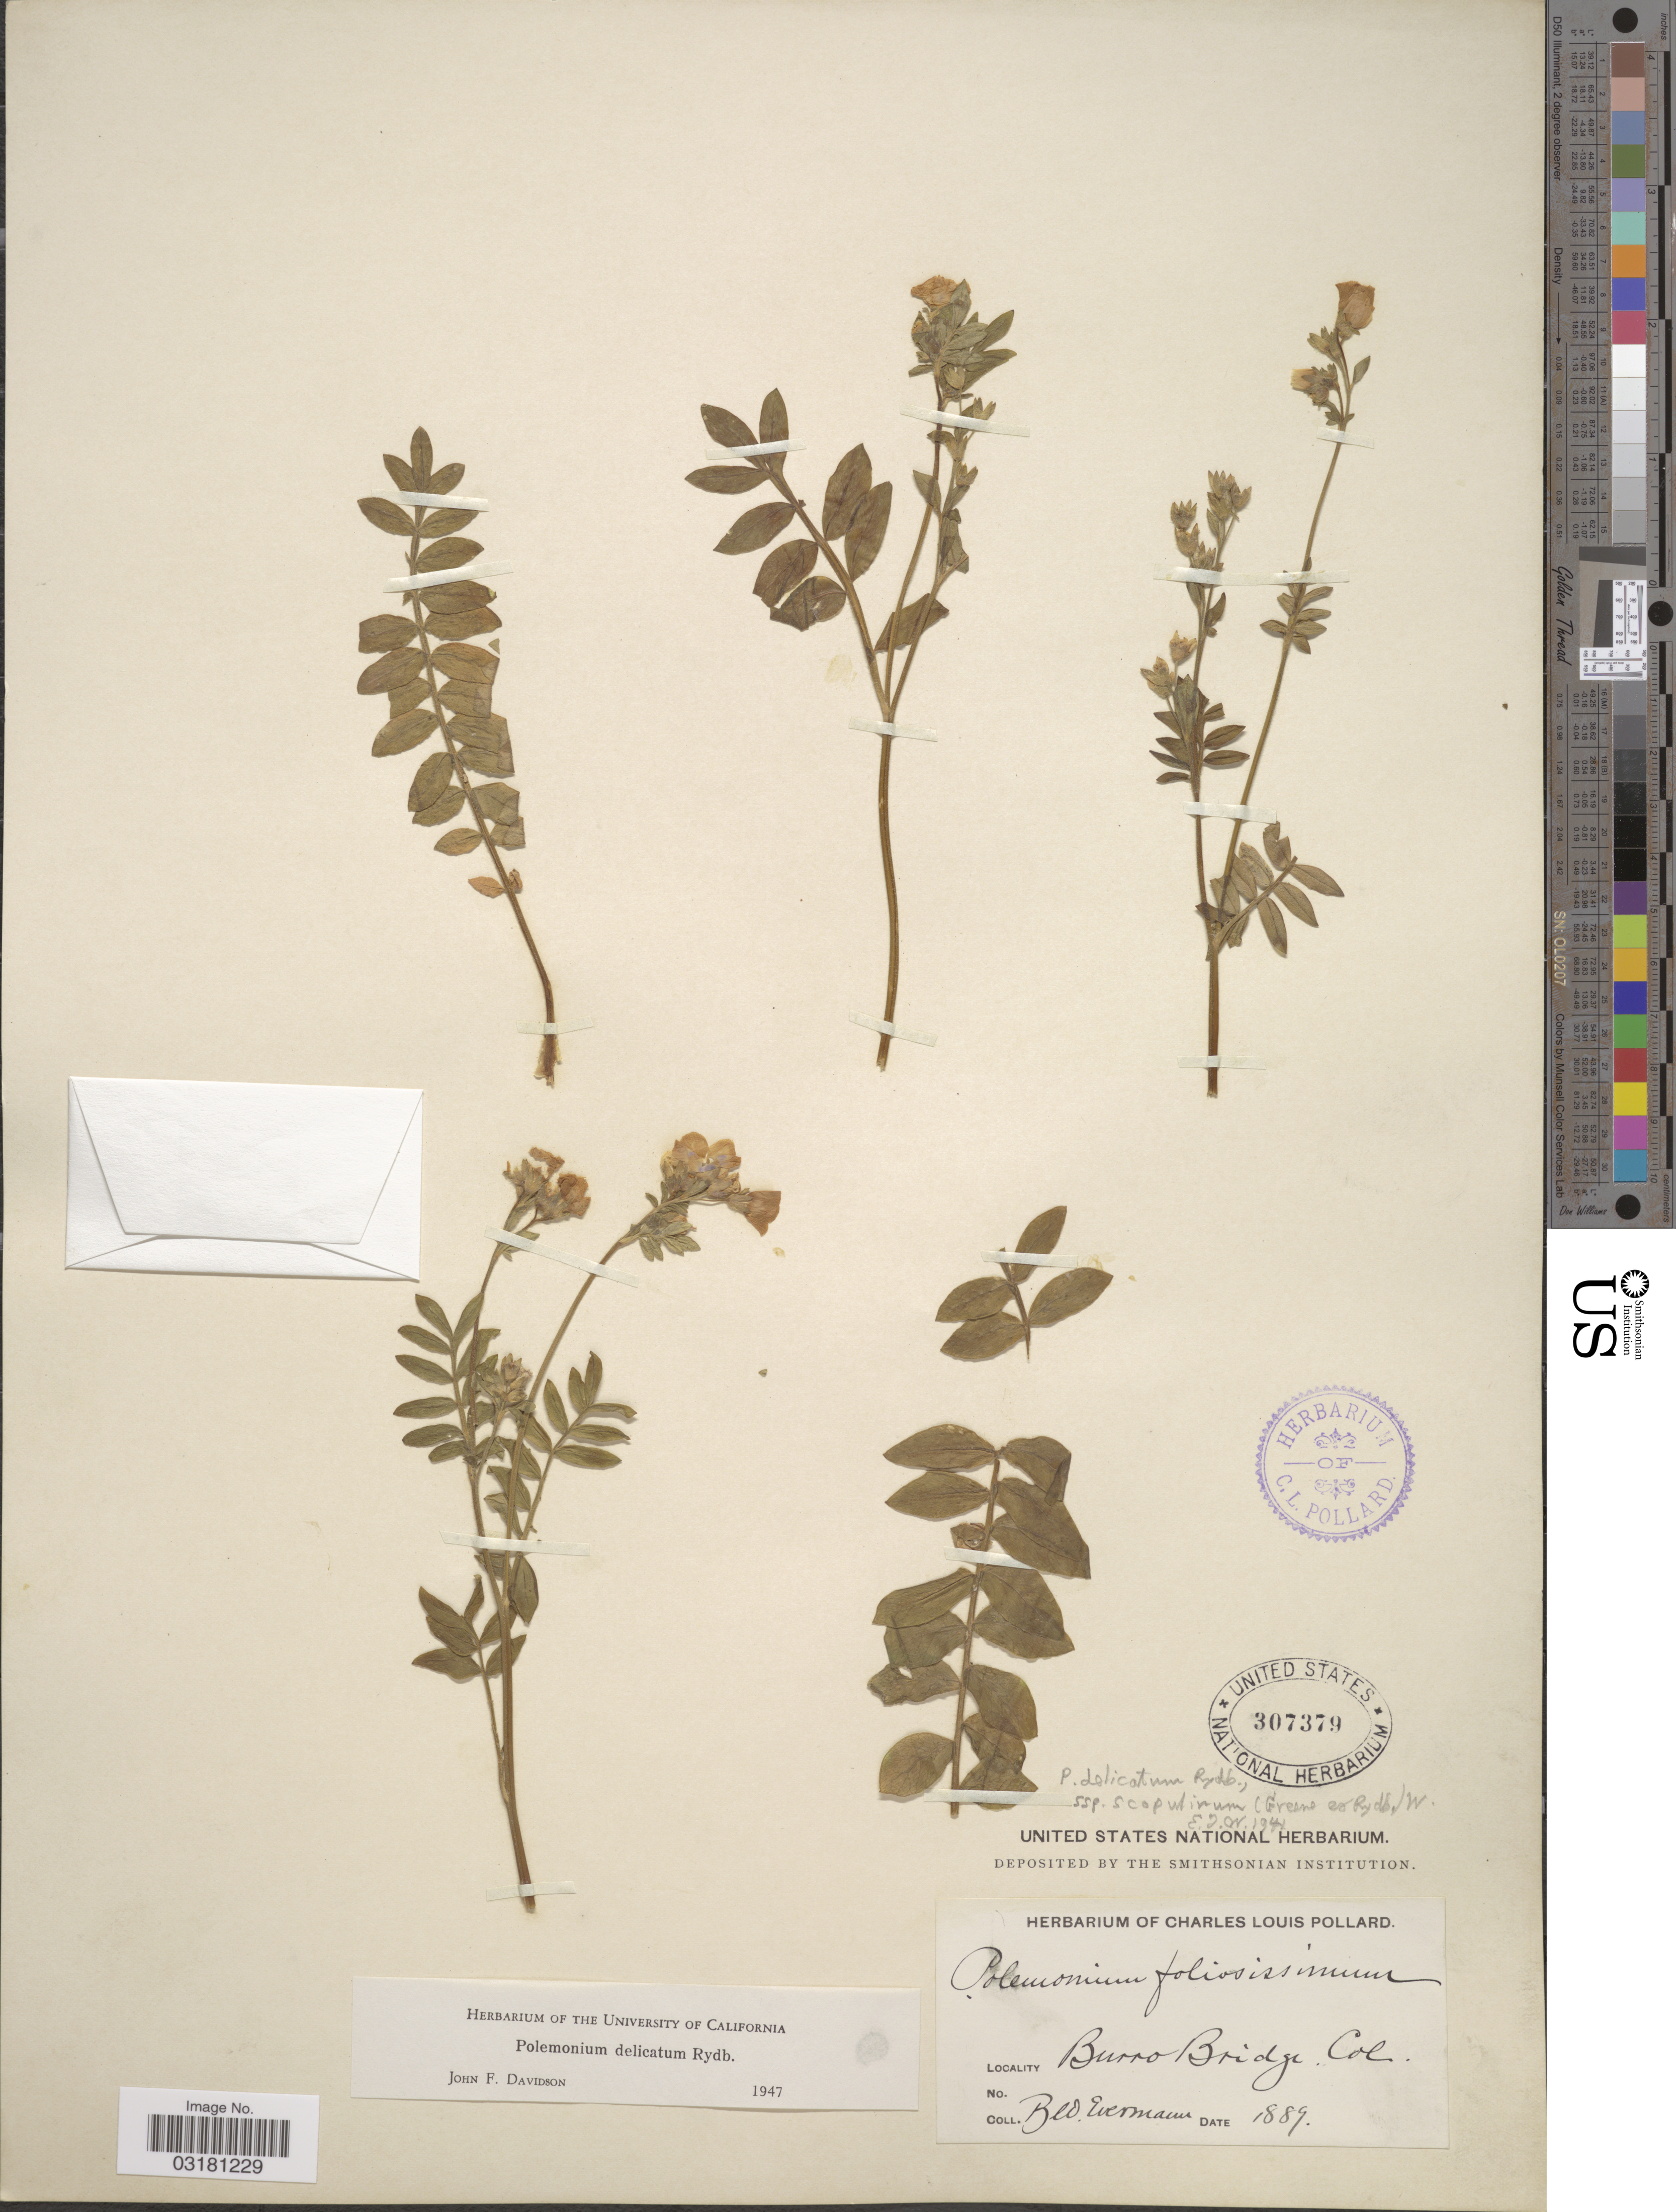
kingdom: Plantae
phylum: Tracheophyta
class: Magnoliopsida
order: Ericales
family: Polemoniaceae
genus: Polemonium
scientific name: Polemonium delicatum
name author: Rydb.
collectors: B. W. Evermann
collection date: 1889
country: United States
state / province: Colorado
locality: Burro Bridge, Col.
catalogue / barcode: US 307379